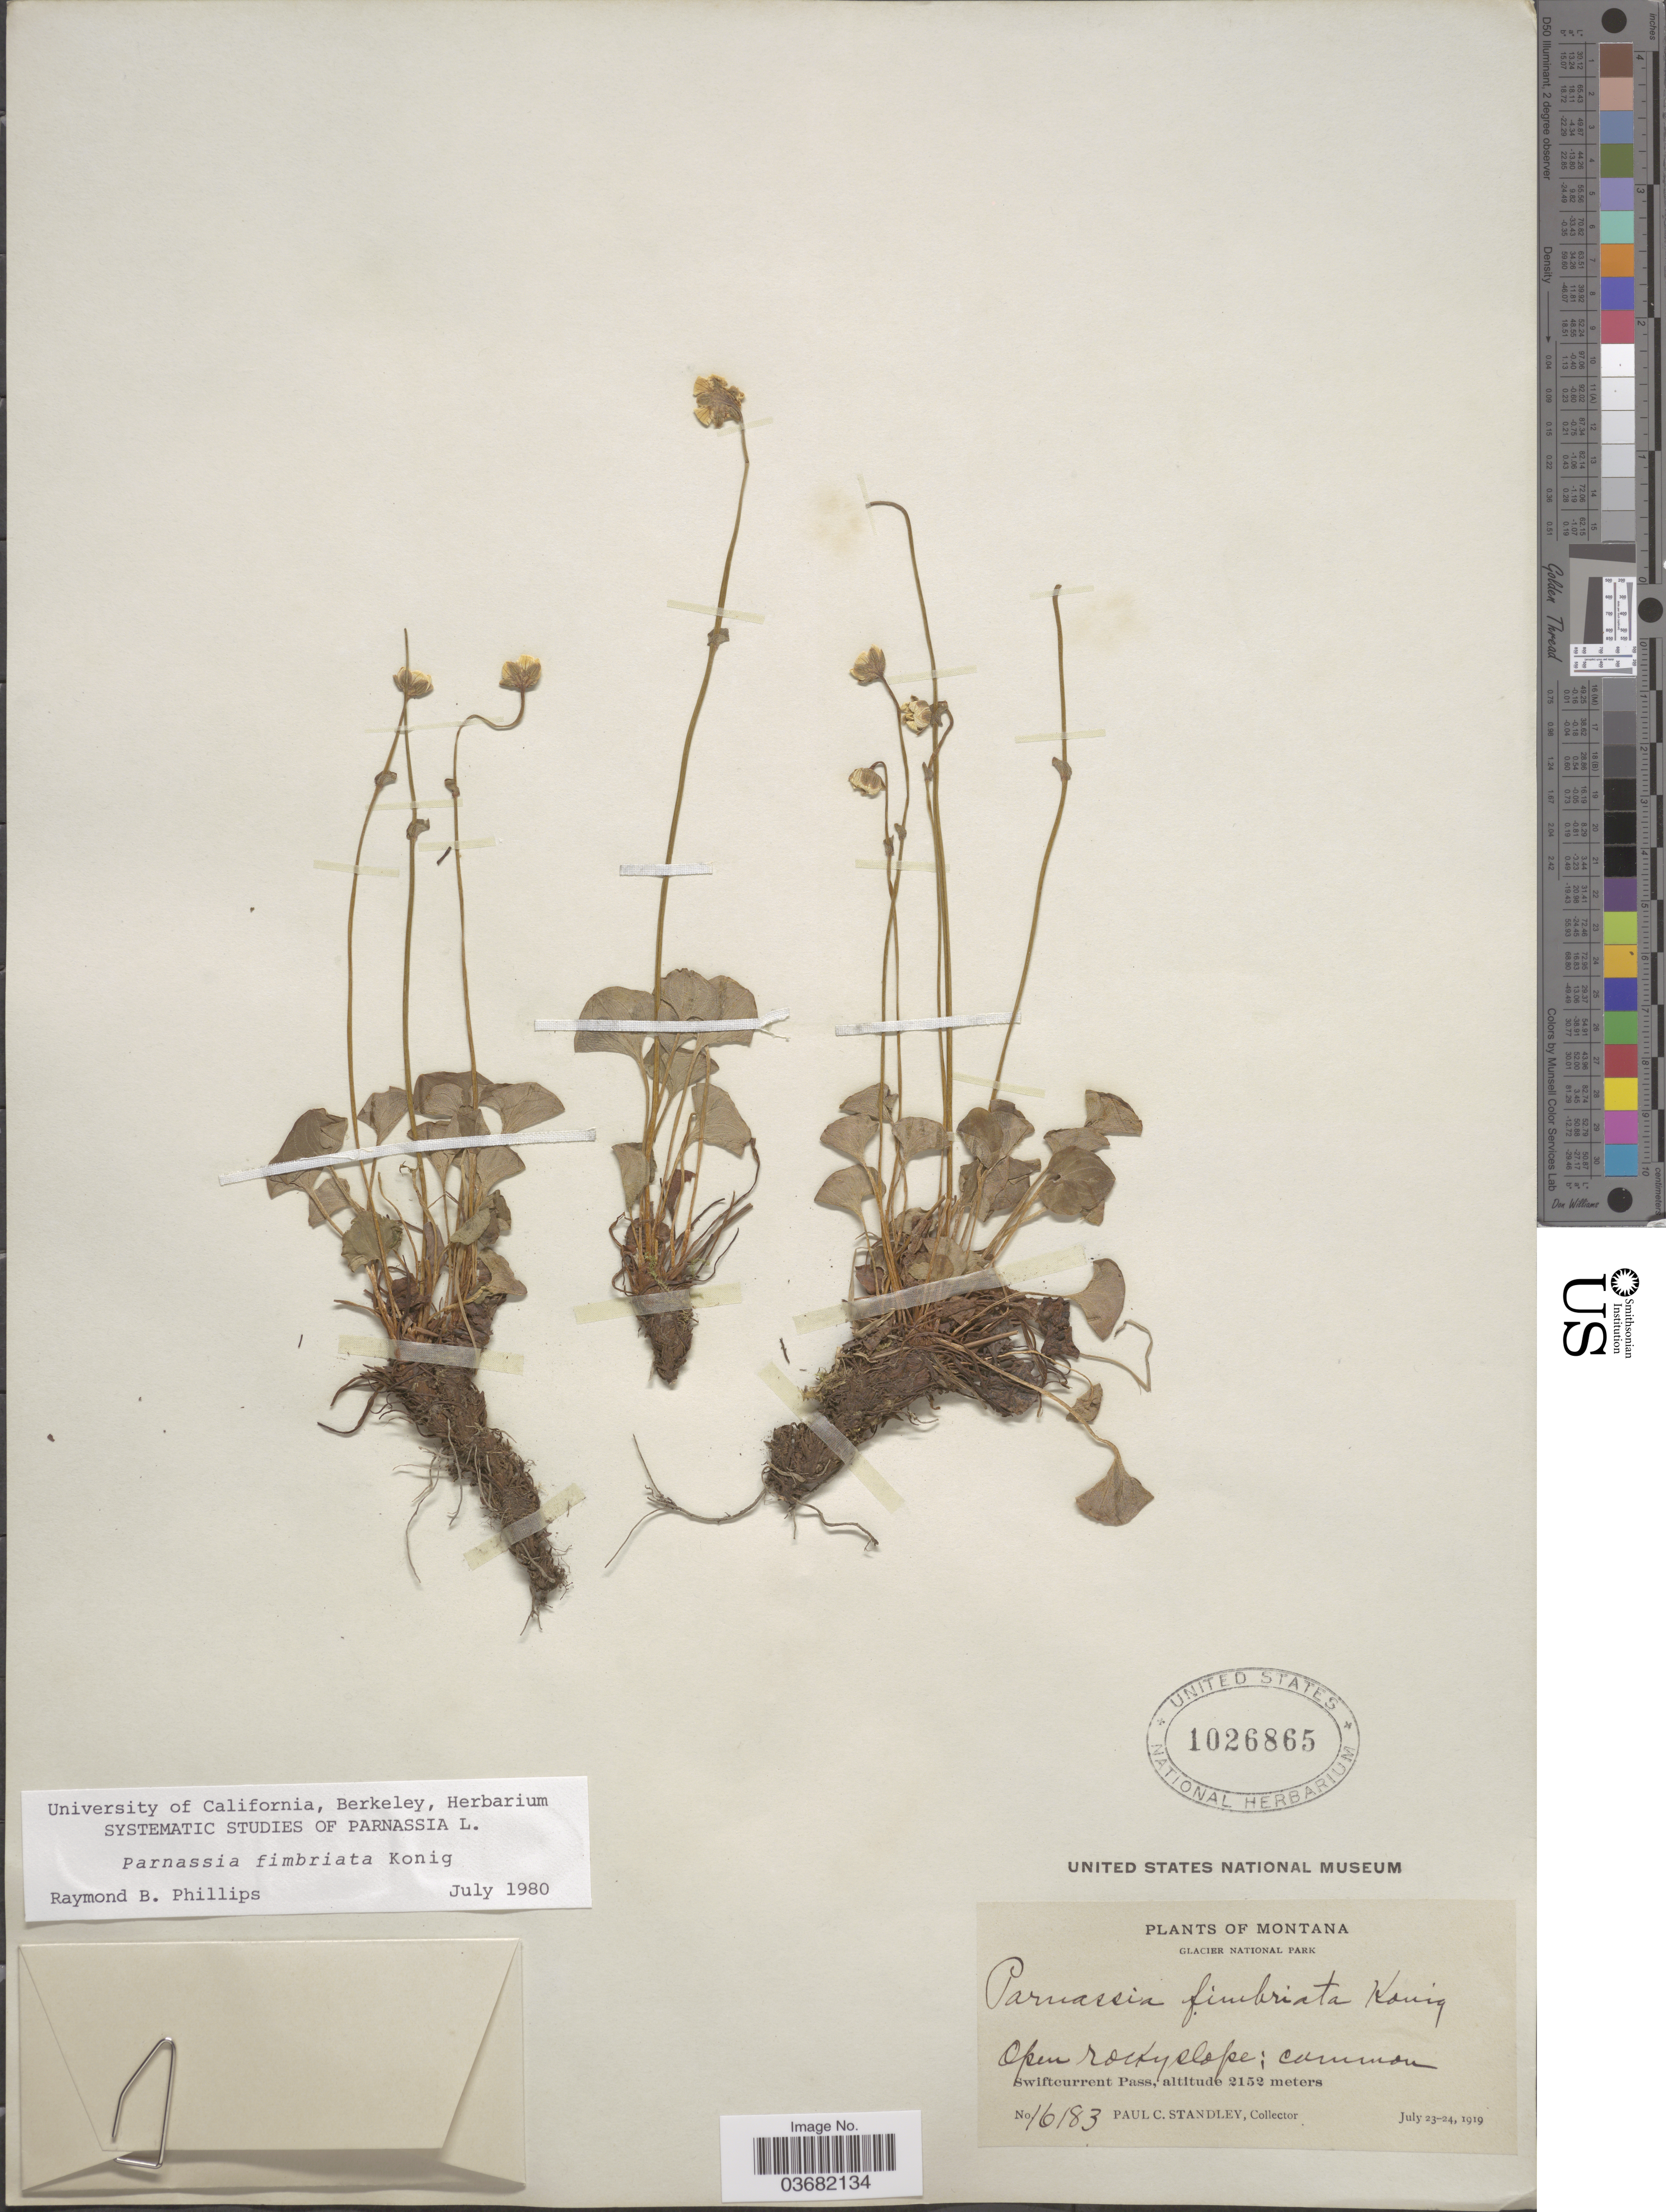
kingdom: Plantae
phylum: Tracheophyta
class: Magnoliopsida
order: Celastrales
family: Parnassiaceae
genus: Parnassia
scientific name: Parnassia fimbriata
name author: K.D. Koenig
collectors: P. C. Standley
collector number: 16183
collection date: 1919-07-23/1919-07-24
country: United States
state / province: Montana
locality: Glacier National Park. Swiftcurrent Pass.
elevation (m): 2152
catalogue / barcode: US 1026865